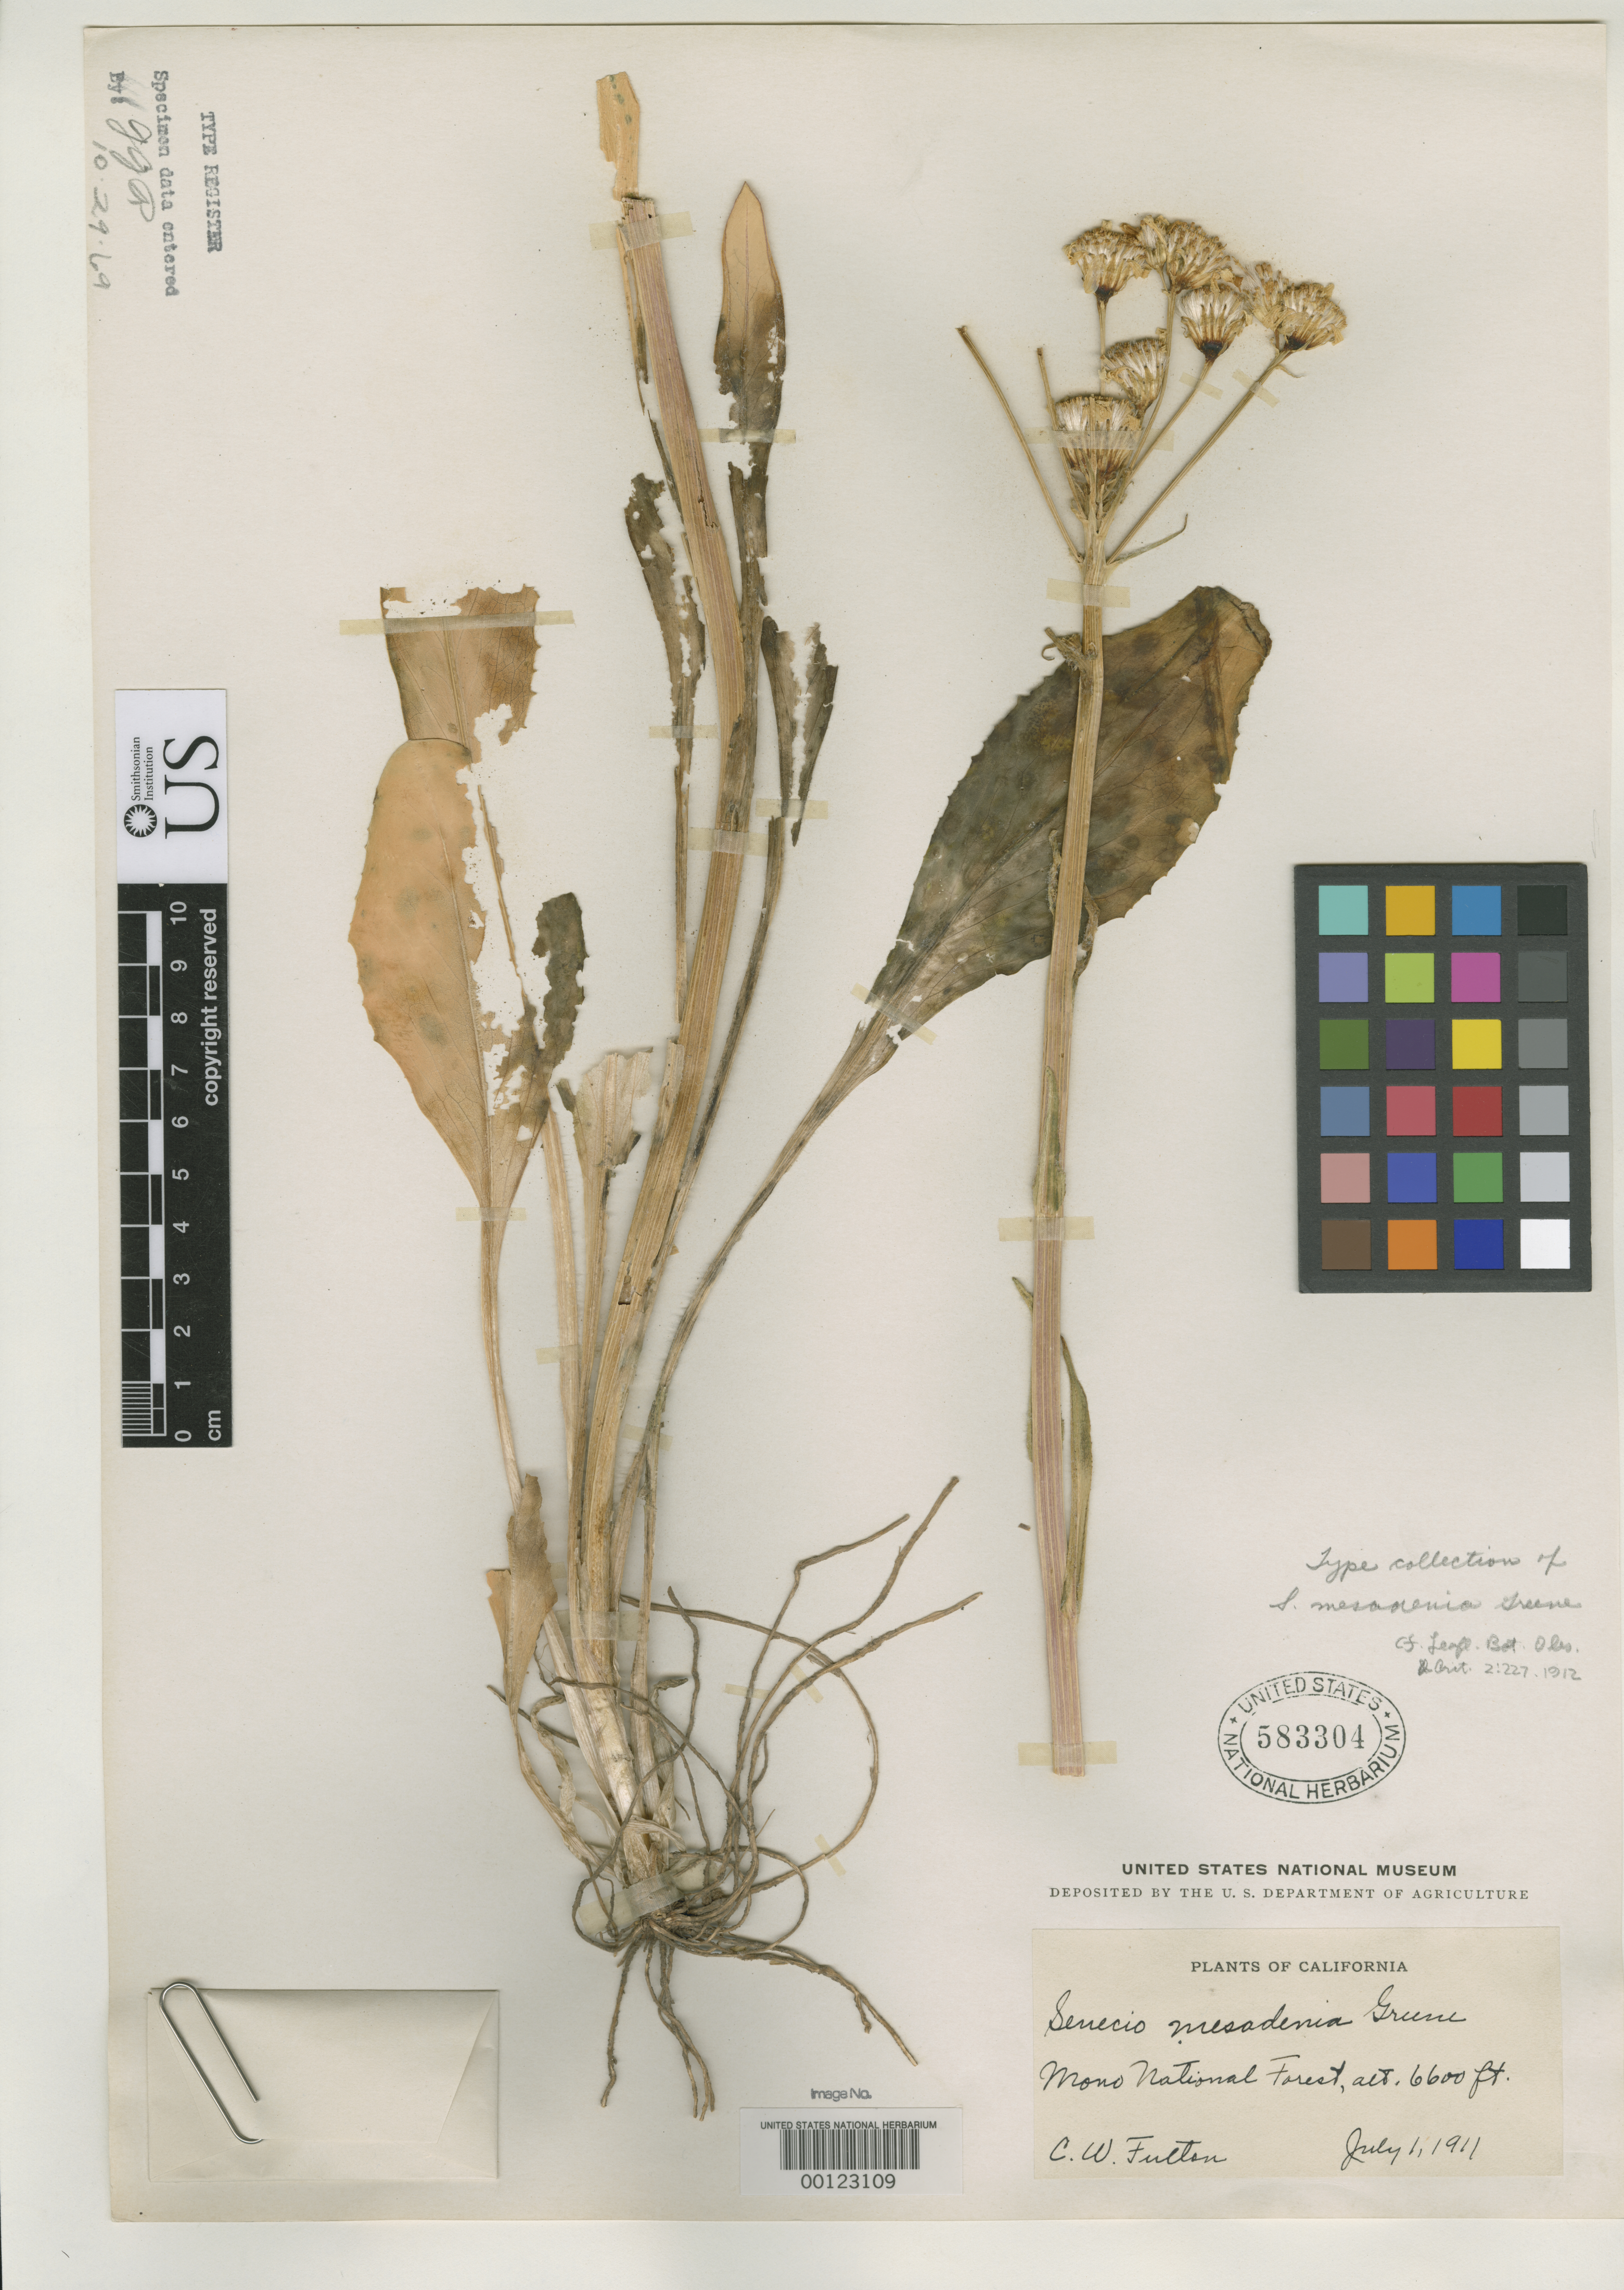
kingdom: Plantae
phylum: Tracheophyta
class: Magnoliopsida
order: Asterales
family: Asteraceae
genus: Senecio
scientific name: Senecio mesadenia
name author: Greene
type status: Isotype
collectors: C. Fulton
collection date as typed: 01 Jul 1911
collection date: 1911-07-01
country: United States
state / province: California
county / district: Mono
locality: Mono National Forest.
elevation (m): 2012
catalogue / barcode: US 583304